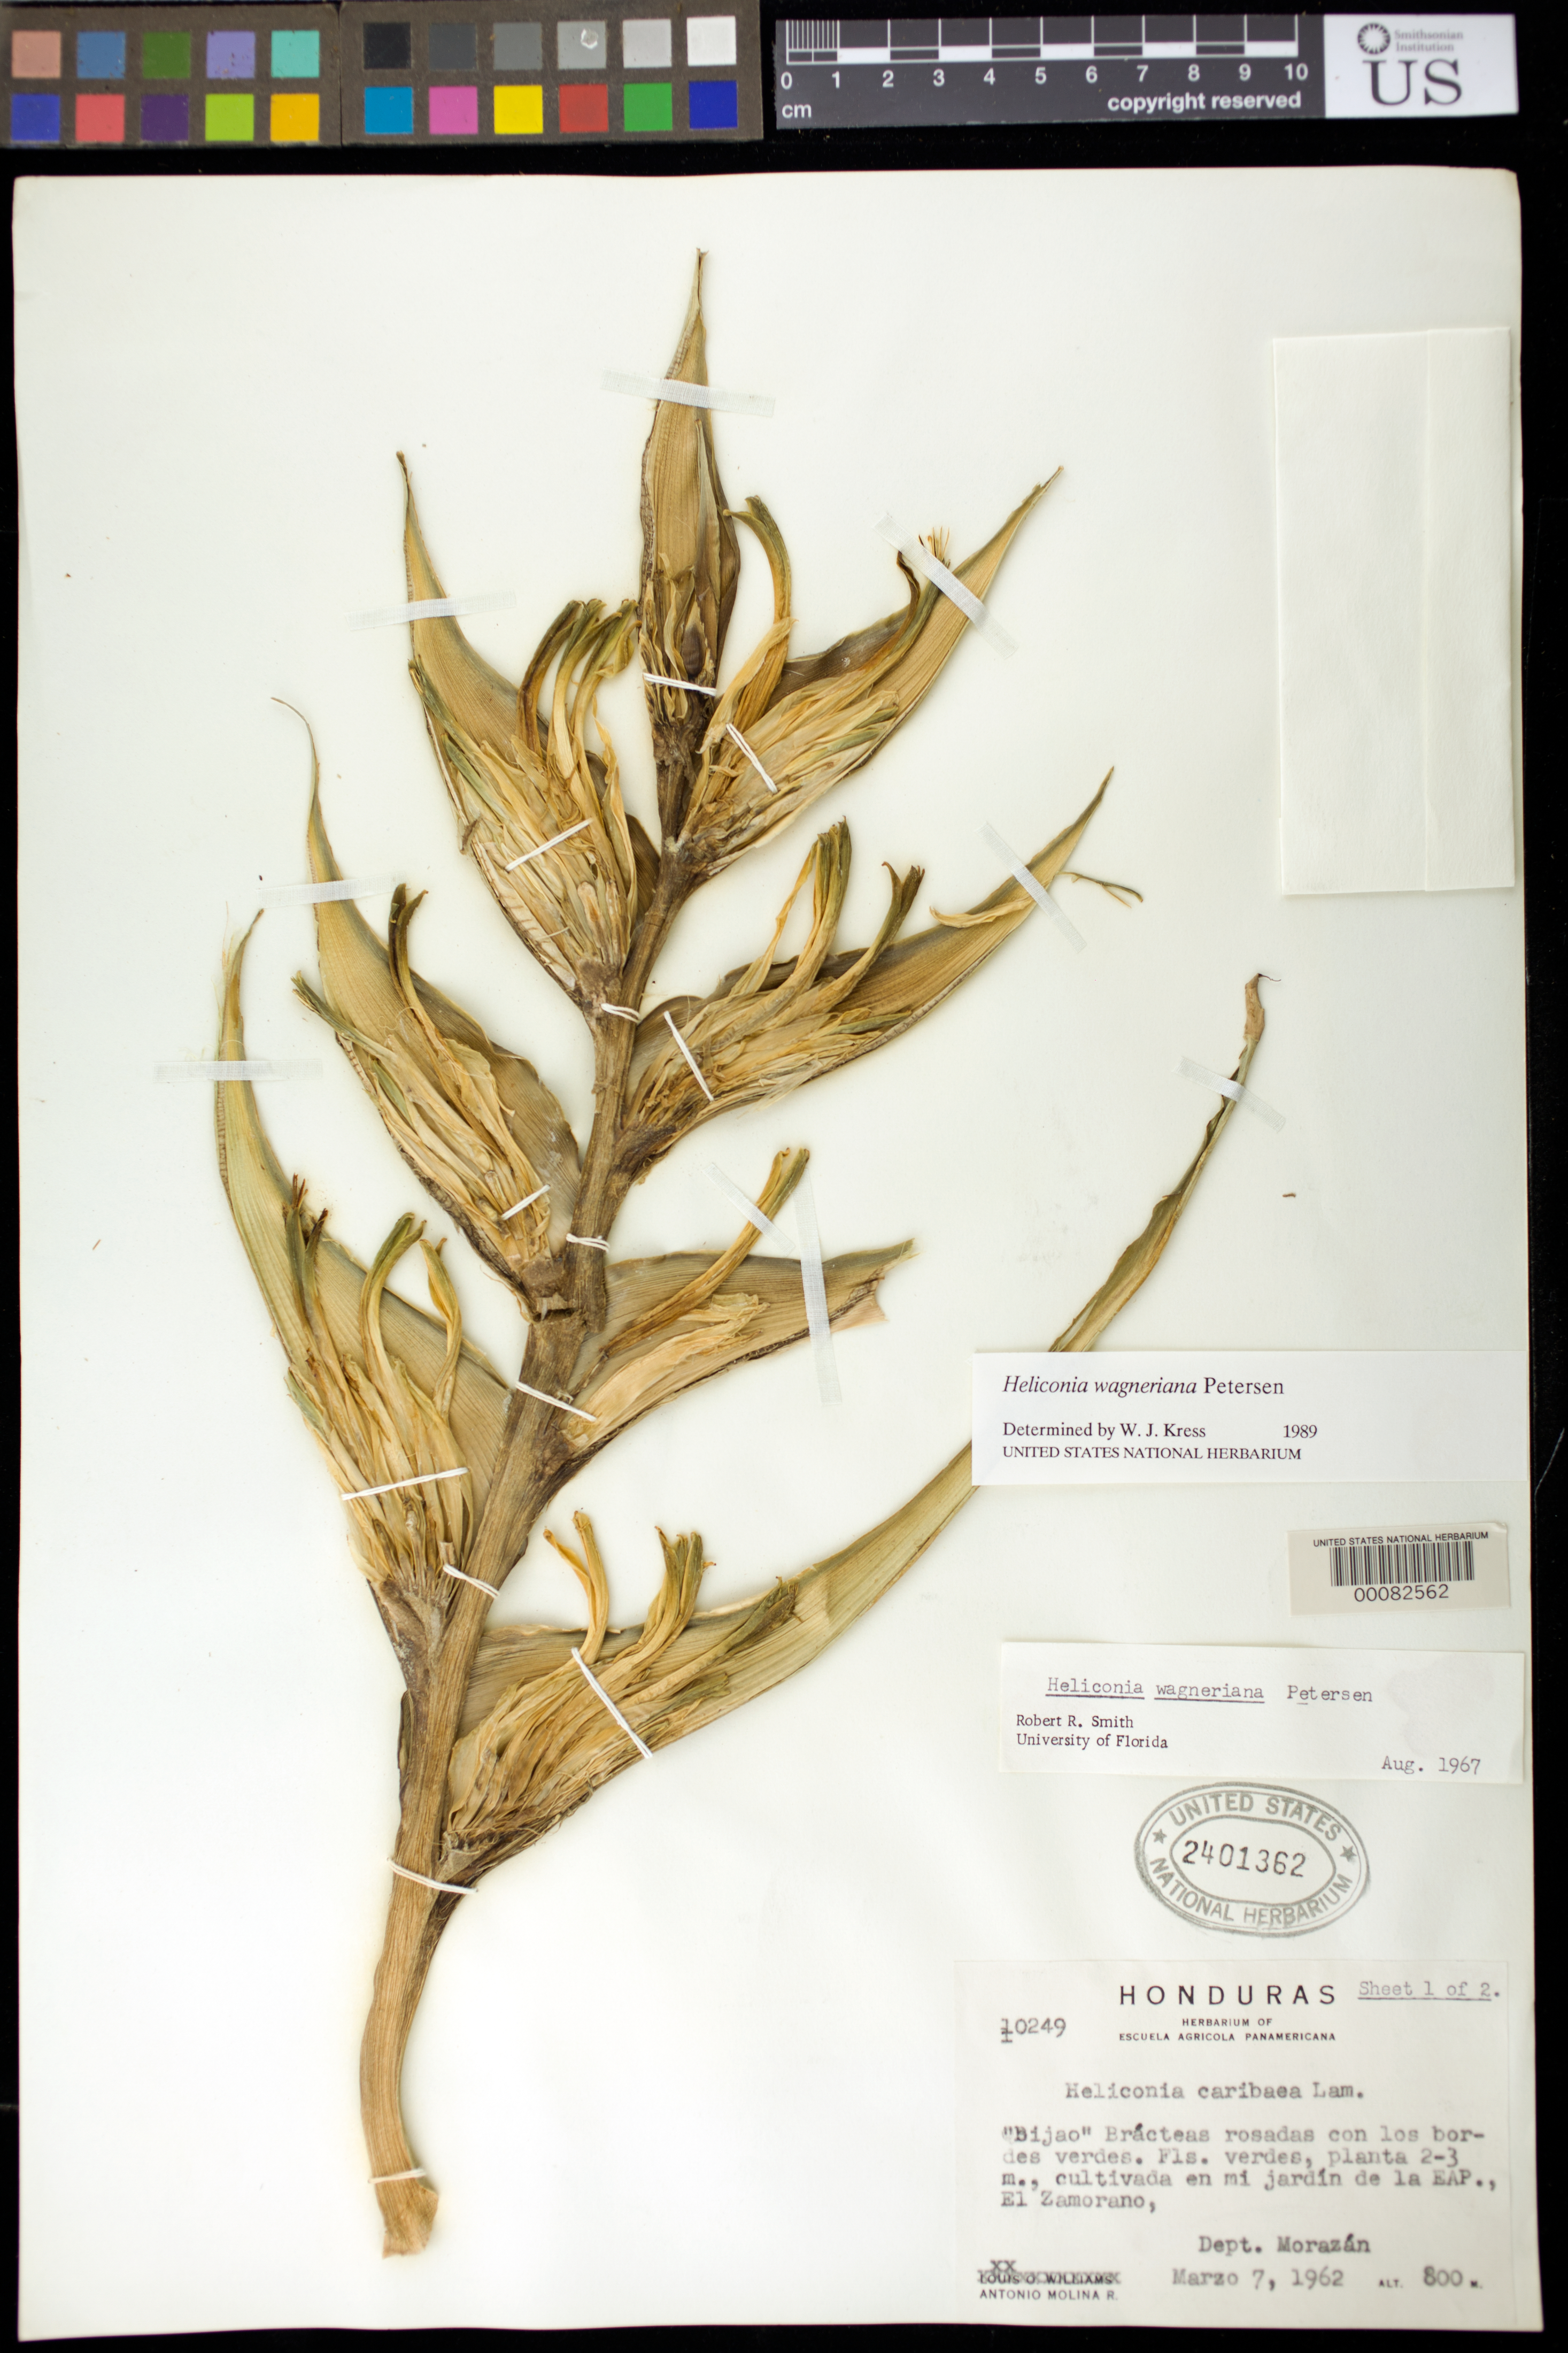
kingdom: Plantae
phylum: Tracheophyta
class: Liliopsida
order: Zingiberales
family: Heliconiaceae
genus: Heliconia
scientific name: Heliconia wagneriana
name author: Petersen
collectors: A. Molina R.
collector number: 10249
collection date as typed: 07 Mar 1962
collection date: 1962-03-07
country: Honduras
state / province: Fco. Morazán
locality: Jardin de la EAP, El Zamorano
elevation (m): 800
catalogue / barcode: US 2401362